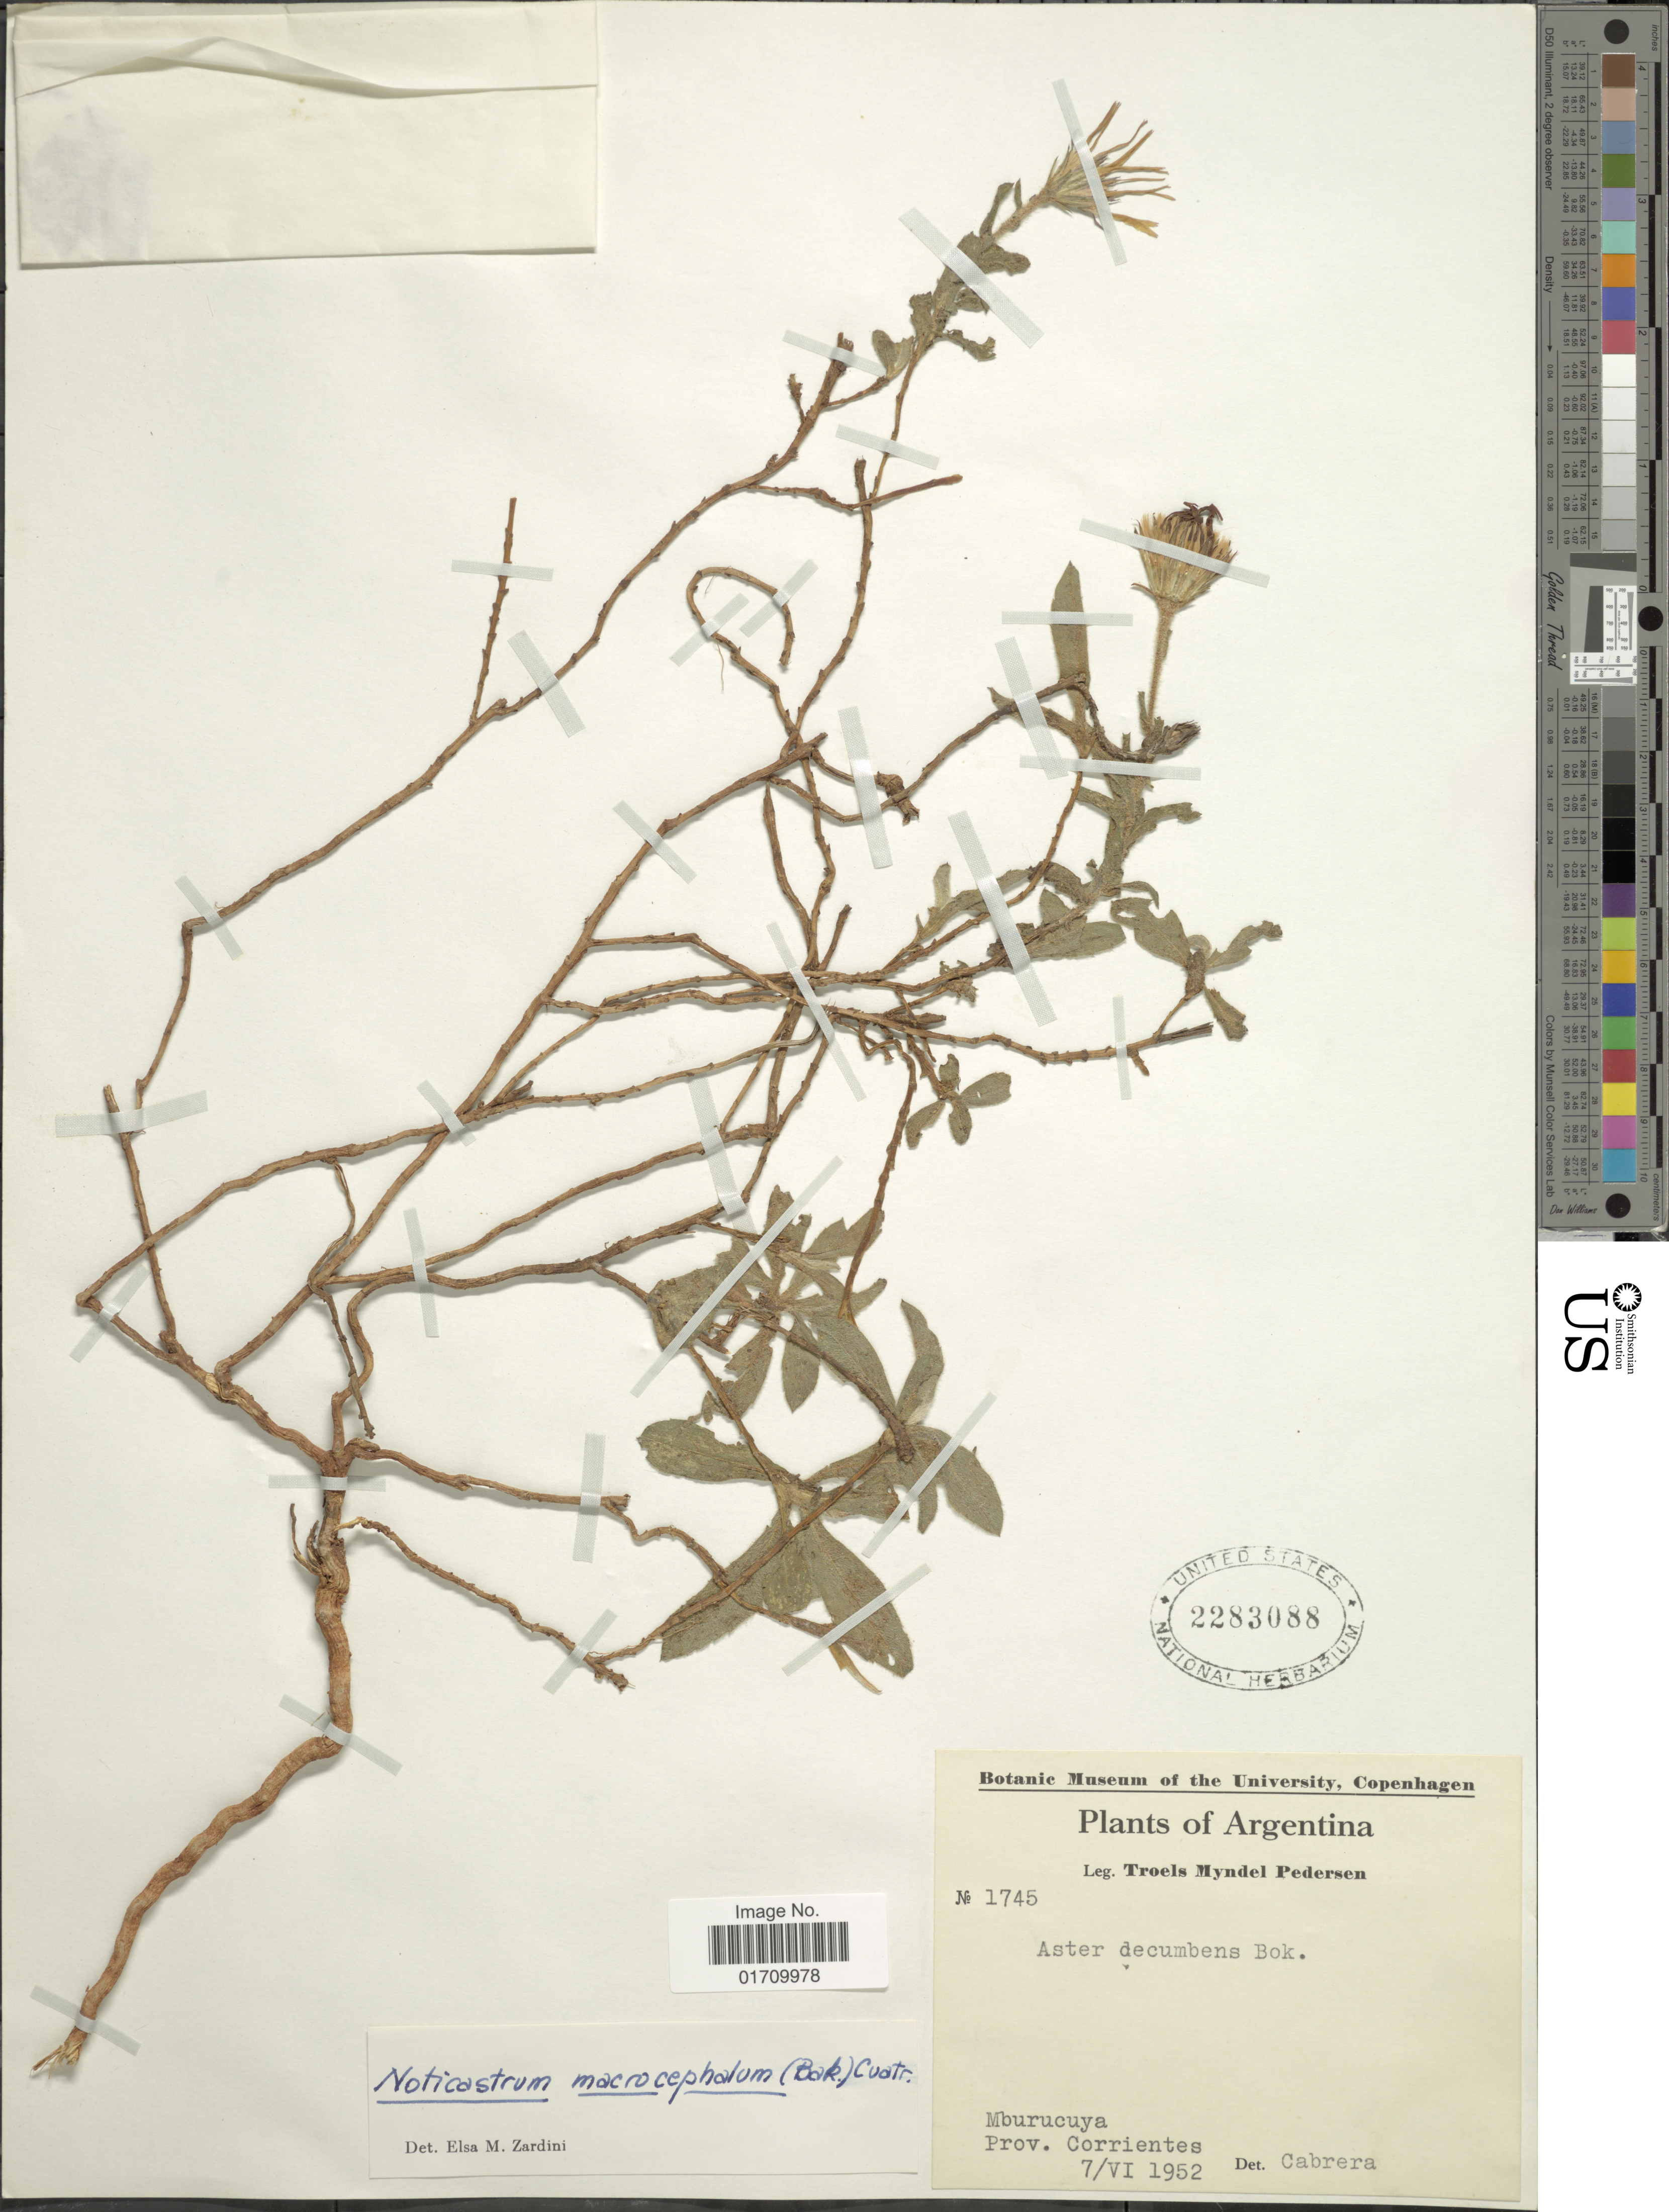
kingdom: Plantae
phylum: Tracheophyta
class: Magnoliopsida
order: Asterales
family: Asteraceae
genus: Noticastrum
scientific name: Noticastrum macrocephalum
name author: (Baker) Cuatrec.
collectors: T. Pederson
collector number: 1745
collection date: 1952-06-07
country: Argentina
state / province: Corrientes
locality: Mburucuya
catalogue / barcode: US 2283088